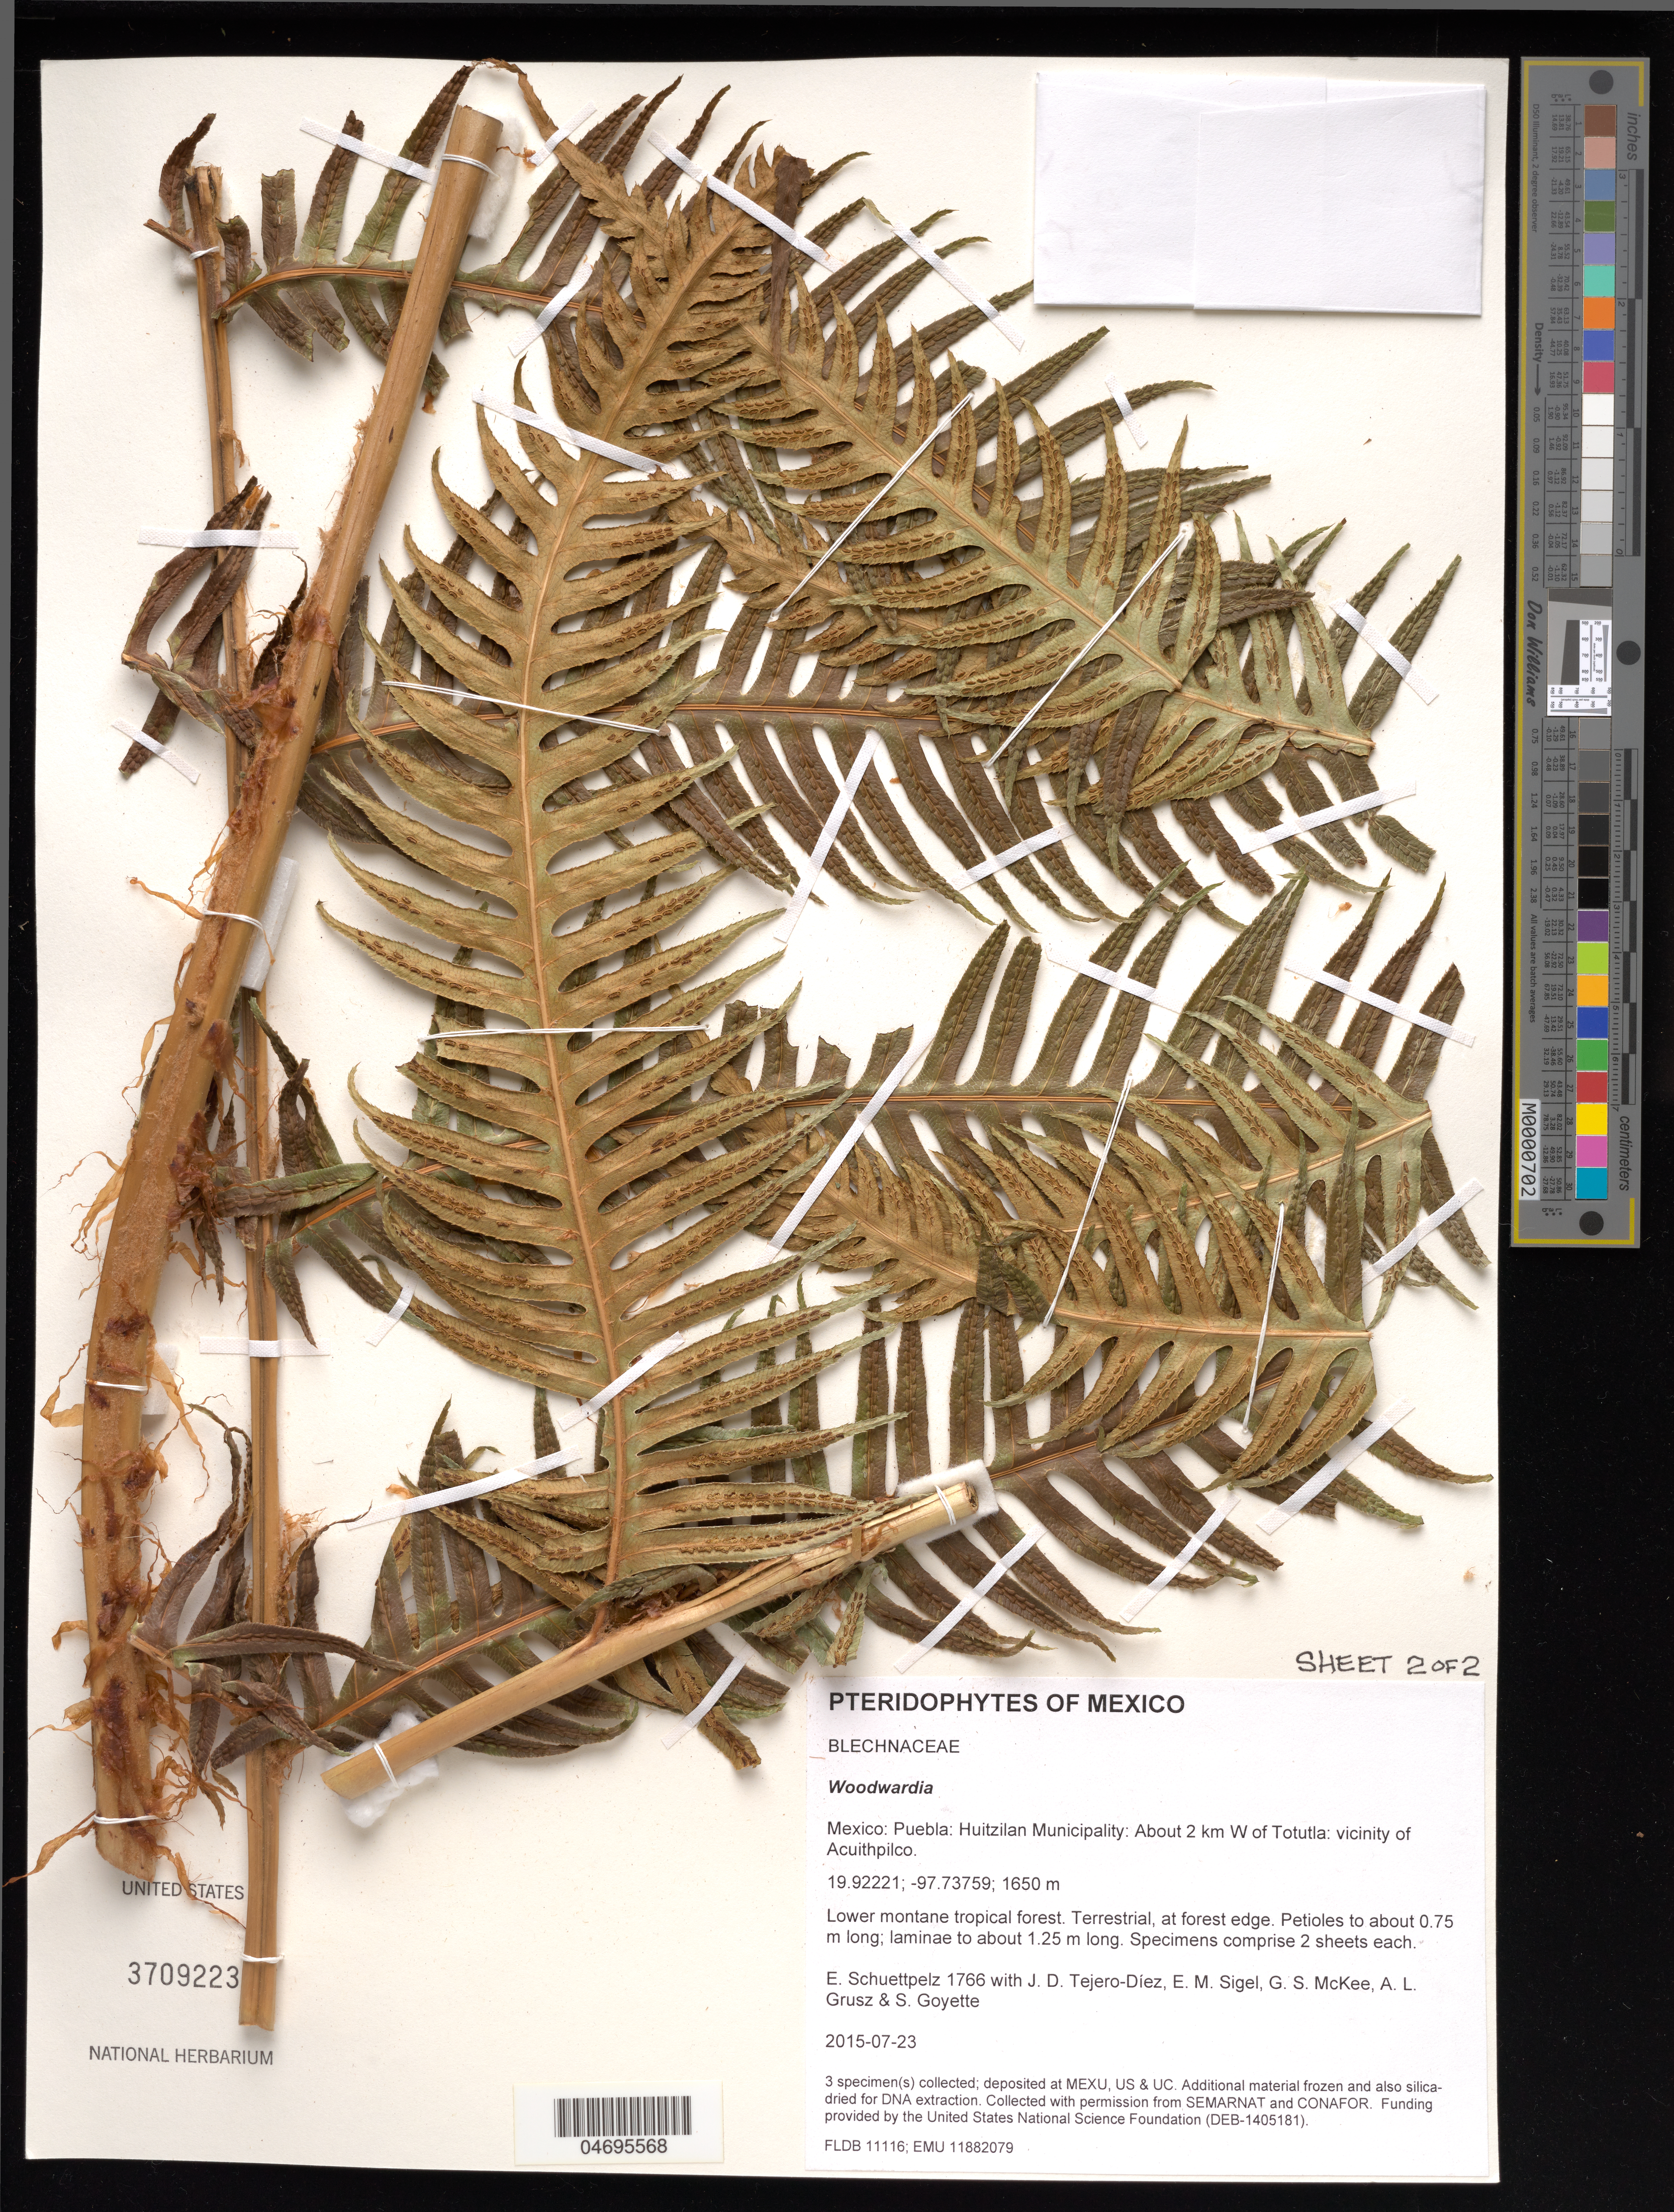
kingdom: Plantae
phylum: Tracheophyta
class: Polypodiopsida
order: Polypodiales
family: Blechnaceae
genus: Woodwardia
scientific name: Woodwardia sp.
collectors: E. Schuettpelz, D. Tejero-Díez, E. M. Sigel, G. S. McKee & A. Grusz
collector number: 1766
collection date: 2015-07-23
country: Mexico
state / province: Puebla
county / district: Huitzilan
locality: About 2 km W of Totutla: vicinity of Acuithpilco.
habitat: Lower montane tropical forest.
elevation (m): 1650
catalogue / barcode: US 3709223